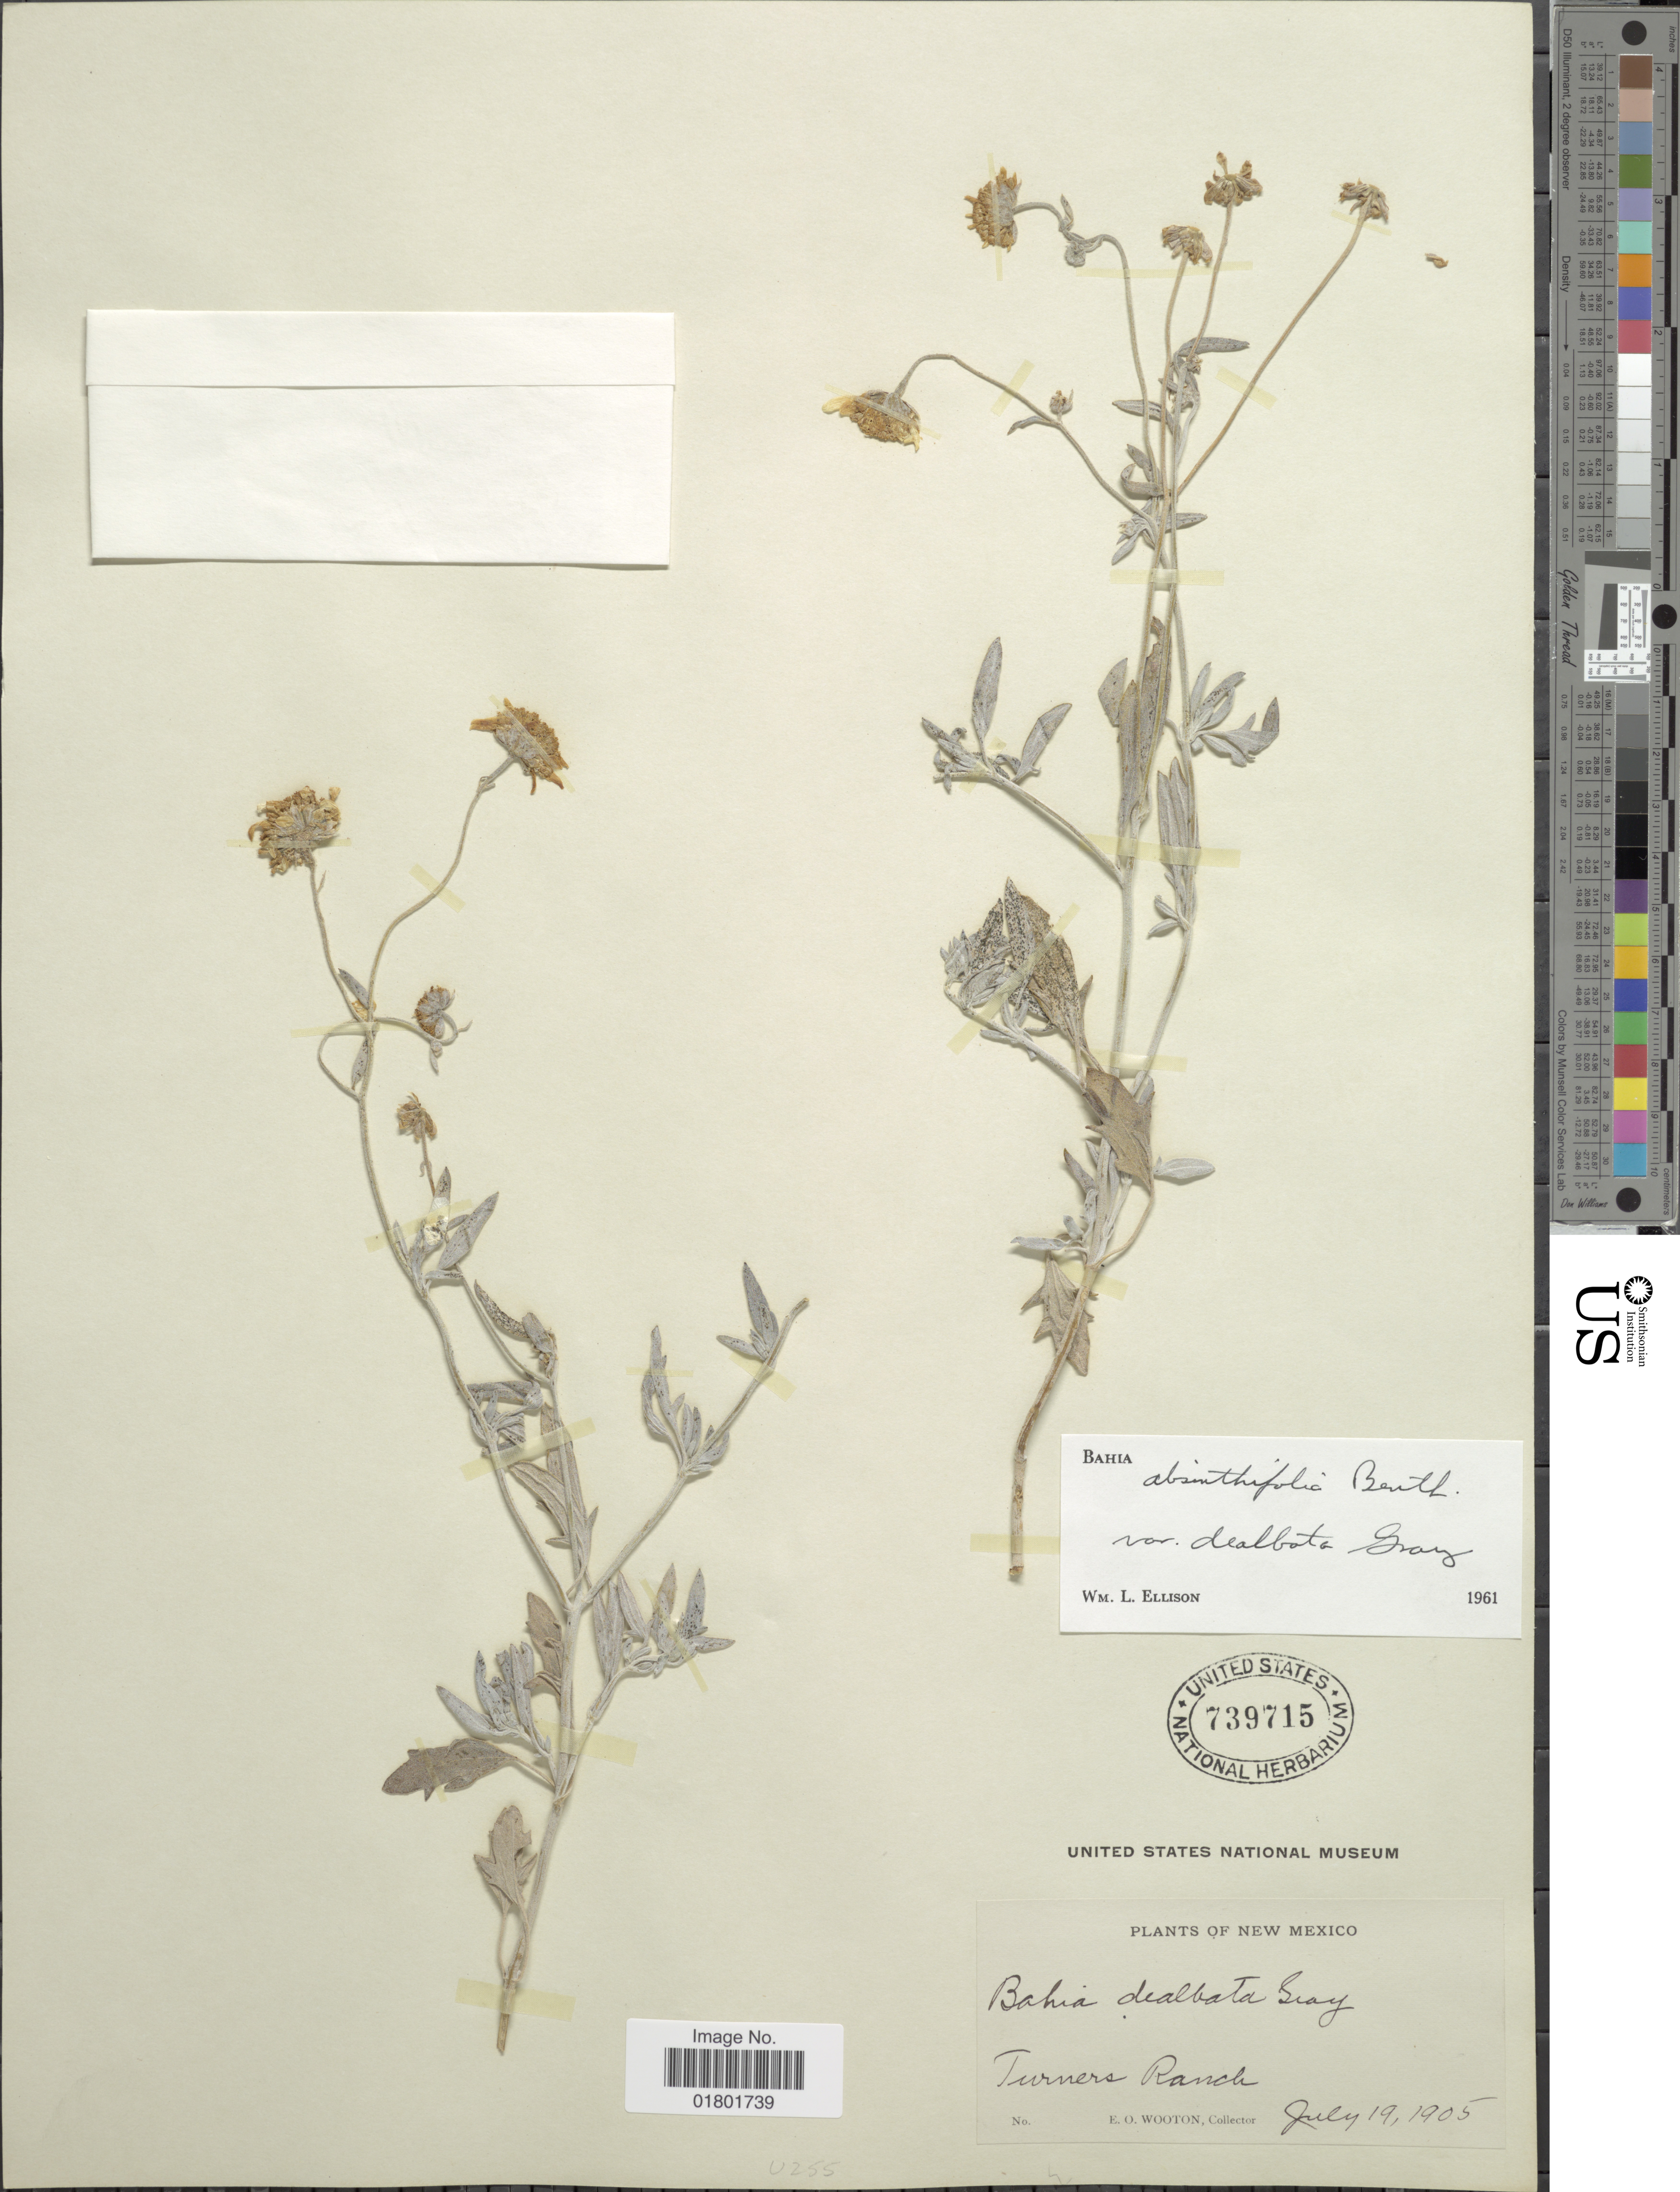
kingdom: Plantae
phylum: Tracheophyta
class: Magnoliopsida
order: Asterales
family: Asteraceae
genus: Bahia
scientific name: Bahia absinthifolia var. dealbata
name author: A. Gray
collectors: E. O. Wooton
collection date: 1905-07-19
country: United States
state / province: New Mexico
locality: Turners Ranch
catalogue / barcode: US 739715